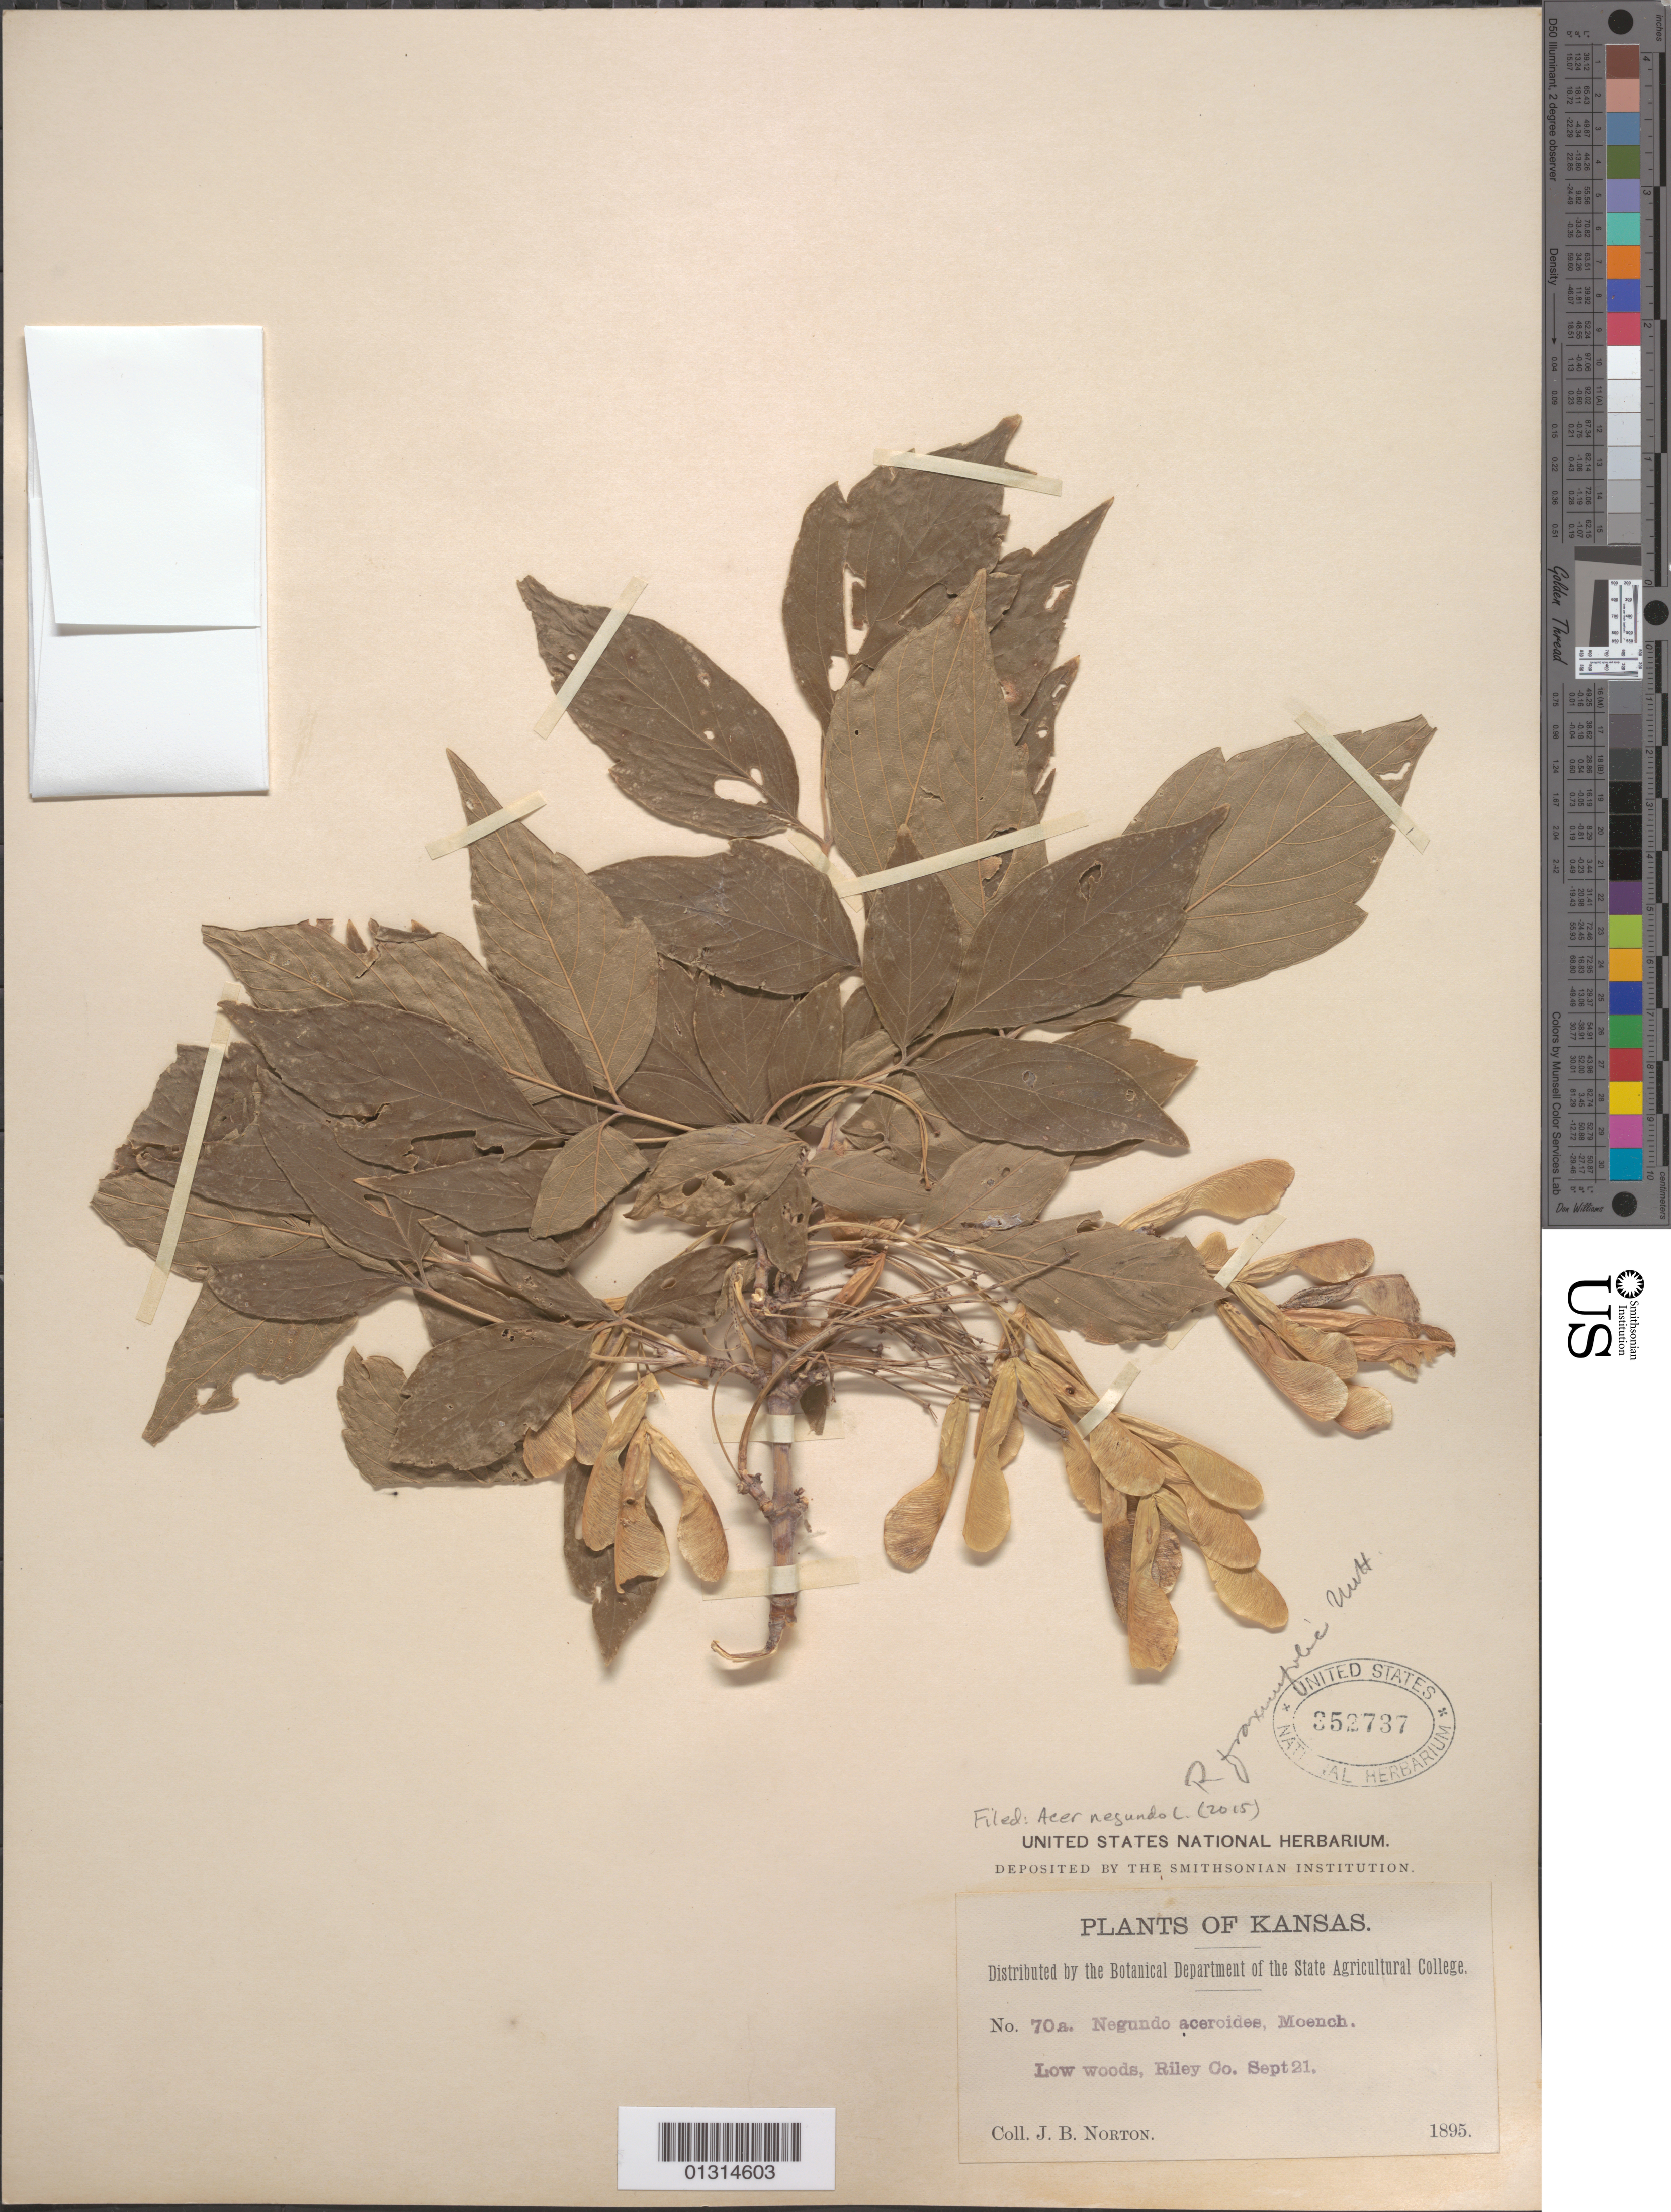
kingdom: Plantae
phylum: Tracheophyta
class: Magnoliopsida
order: Sapindales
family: Sapindaceae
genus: Acer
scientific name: Acer negundo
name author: L.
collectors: J. B. Norton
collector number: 70a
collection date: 1895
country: United States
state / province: Kansas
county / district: Riley County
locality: Riley County.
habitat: Low woods.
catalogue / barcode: US 352737